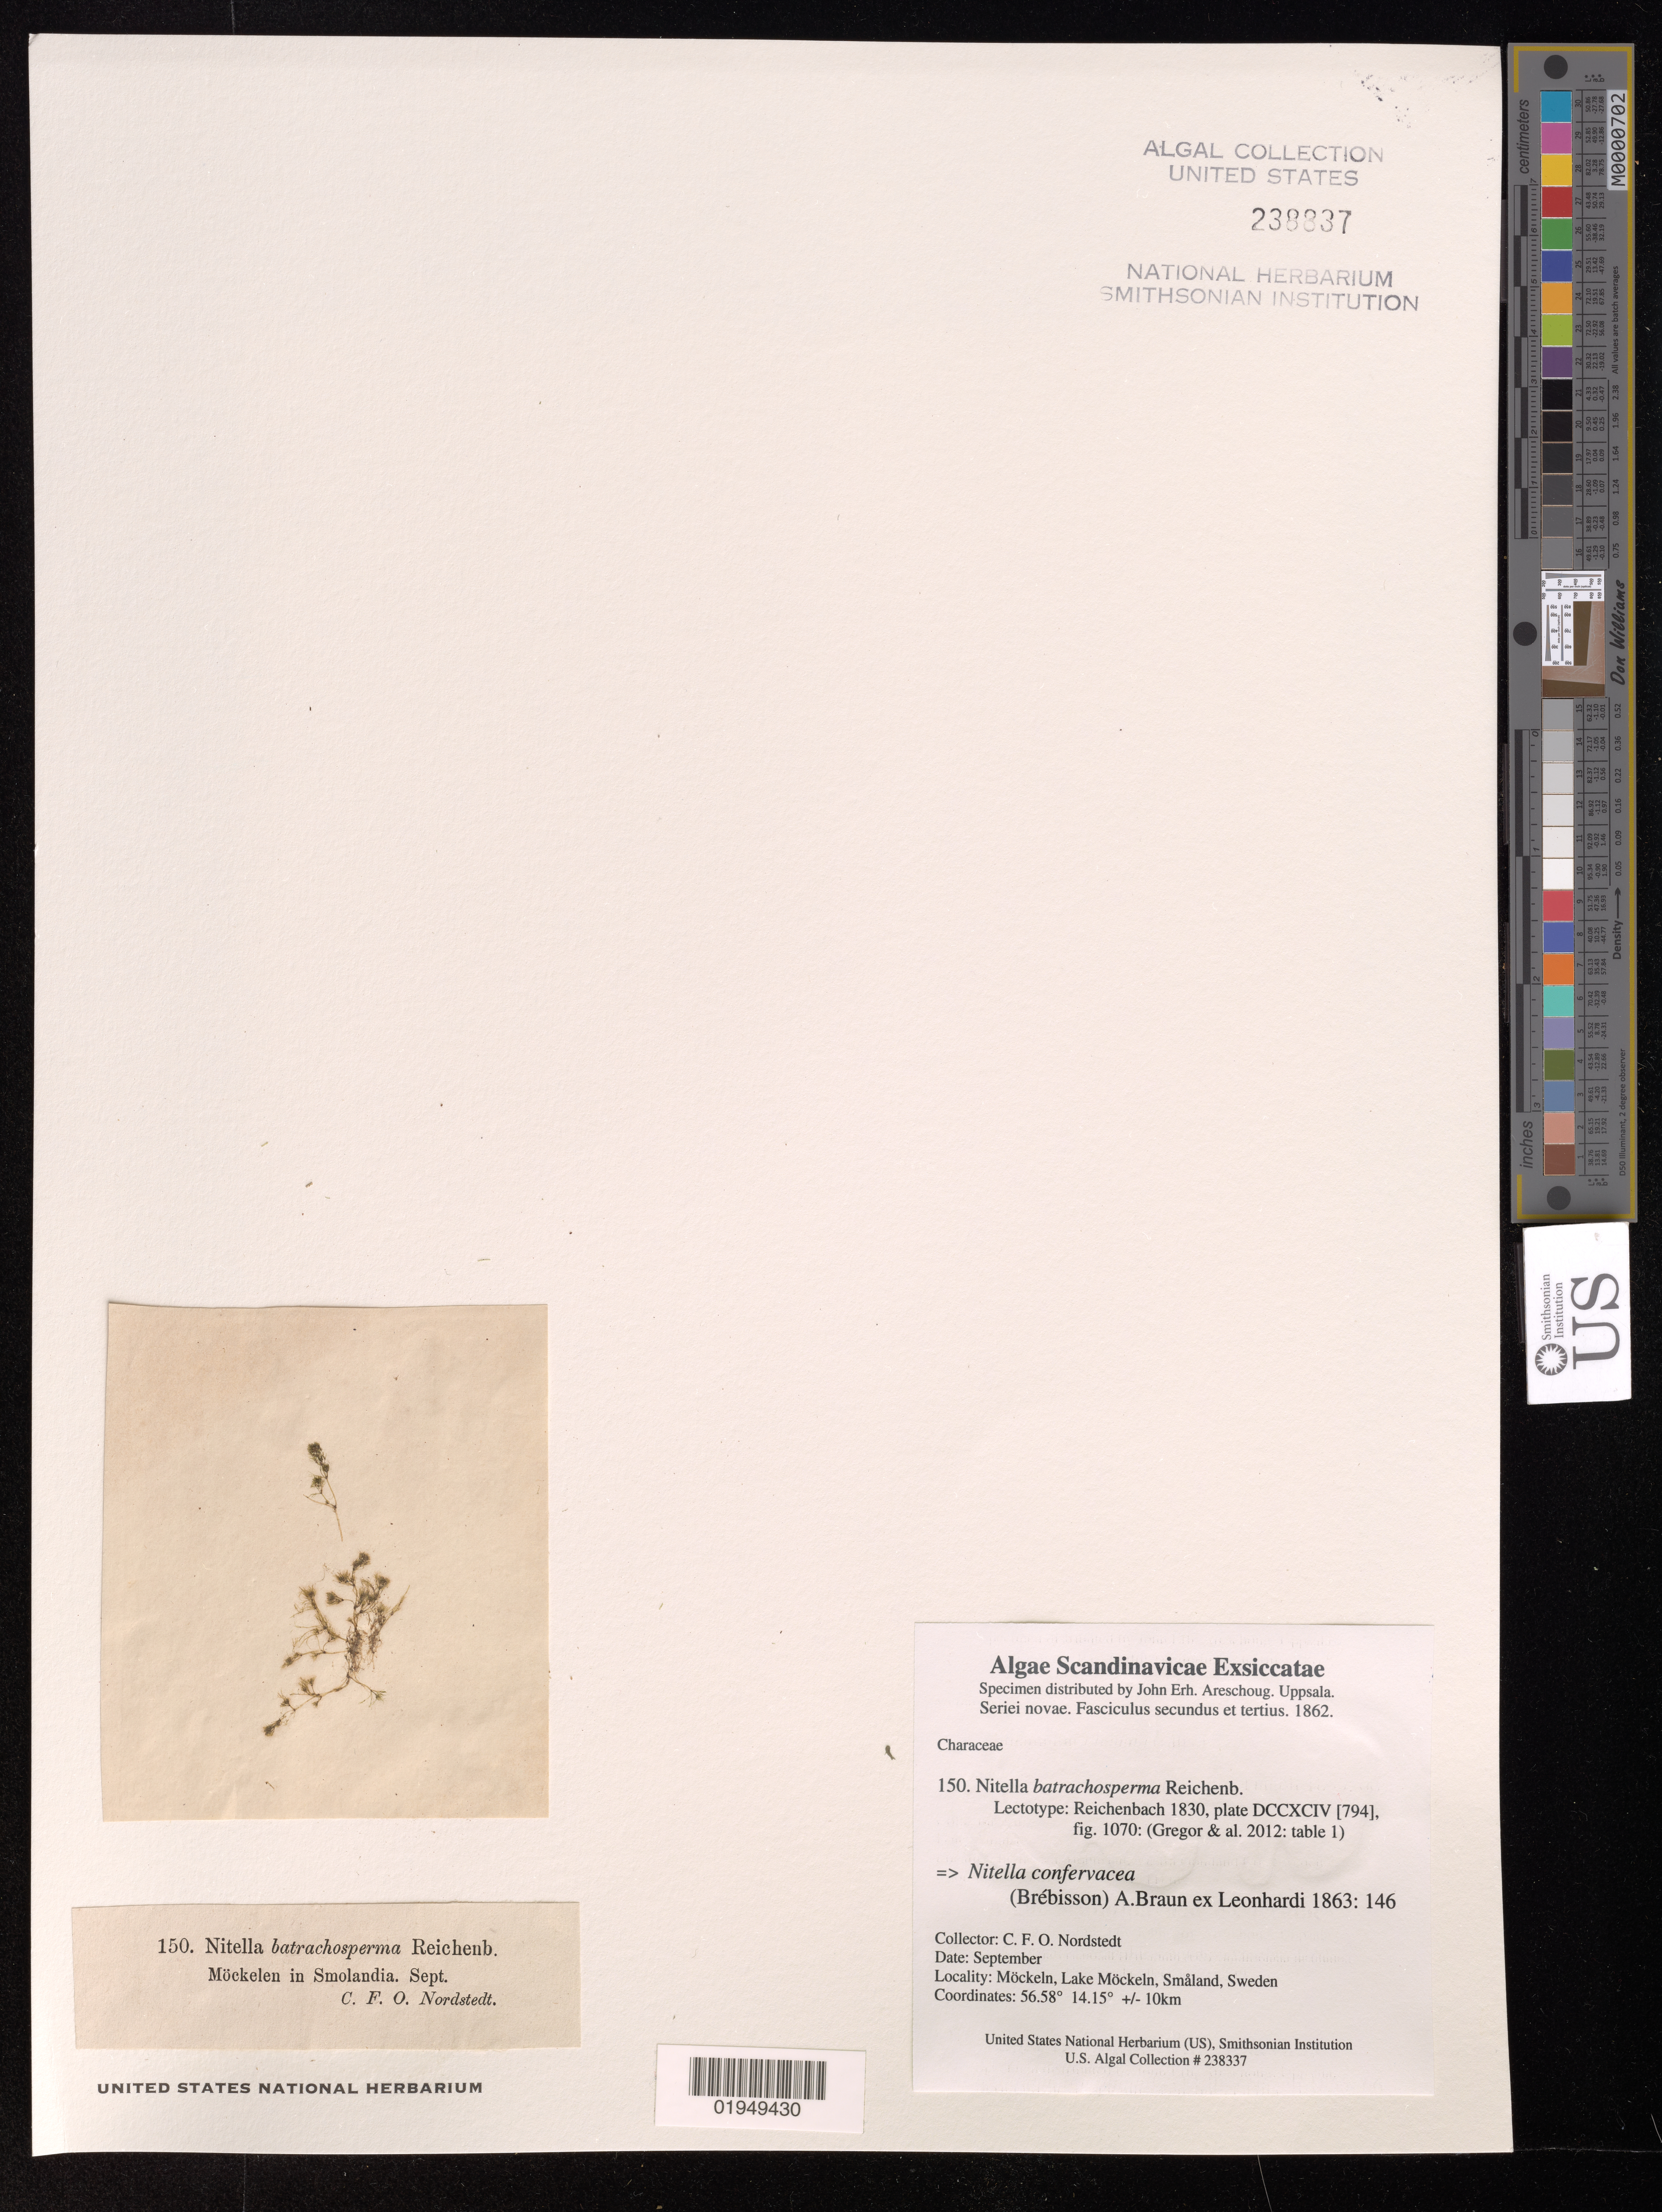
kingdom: Plantae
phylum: Charophyta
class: Charophyceae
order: Charales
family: Characeae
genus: Nitella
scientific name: Nitella confervacea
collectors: C. F. O. Nordstedt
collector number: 150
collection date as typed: Sep 1862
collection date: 1862-09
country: Sweden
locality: Mockeln, Lake Mockeln, Smaland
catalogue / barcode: US 238837